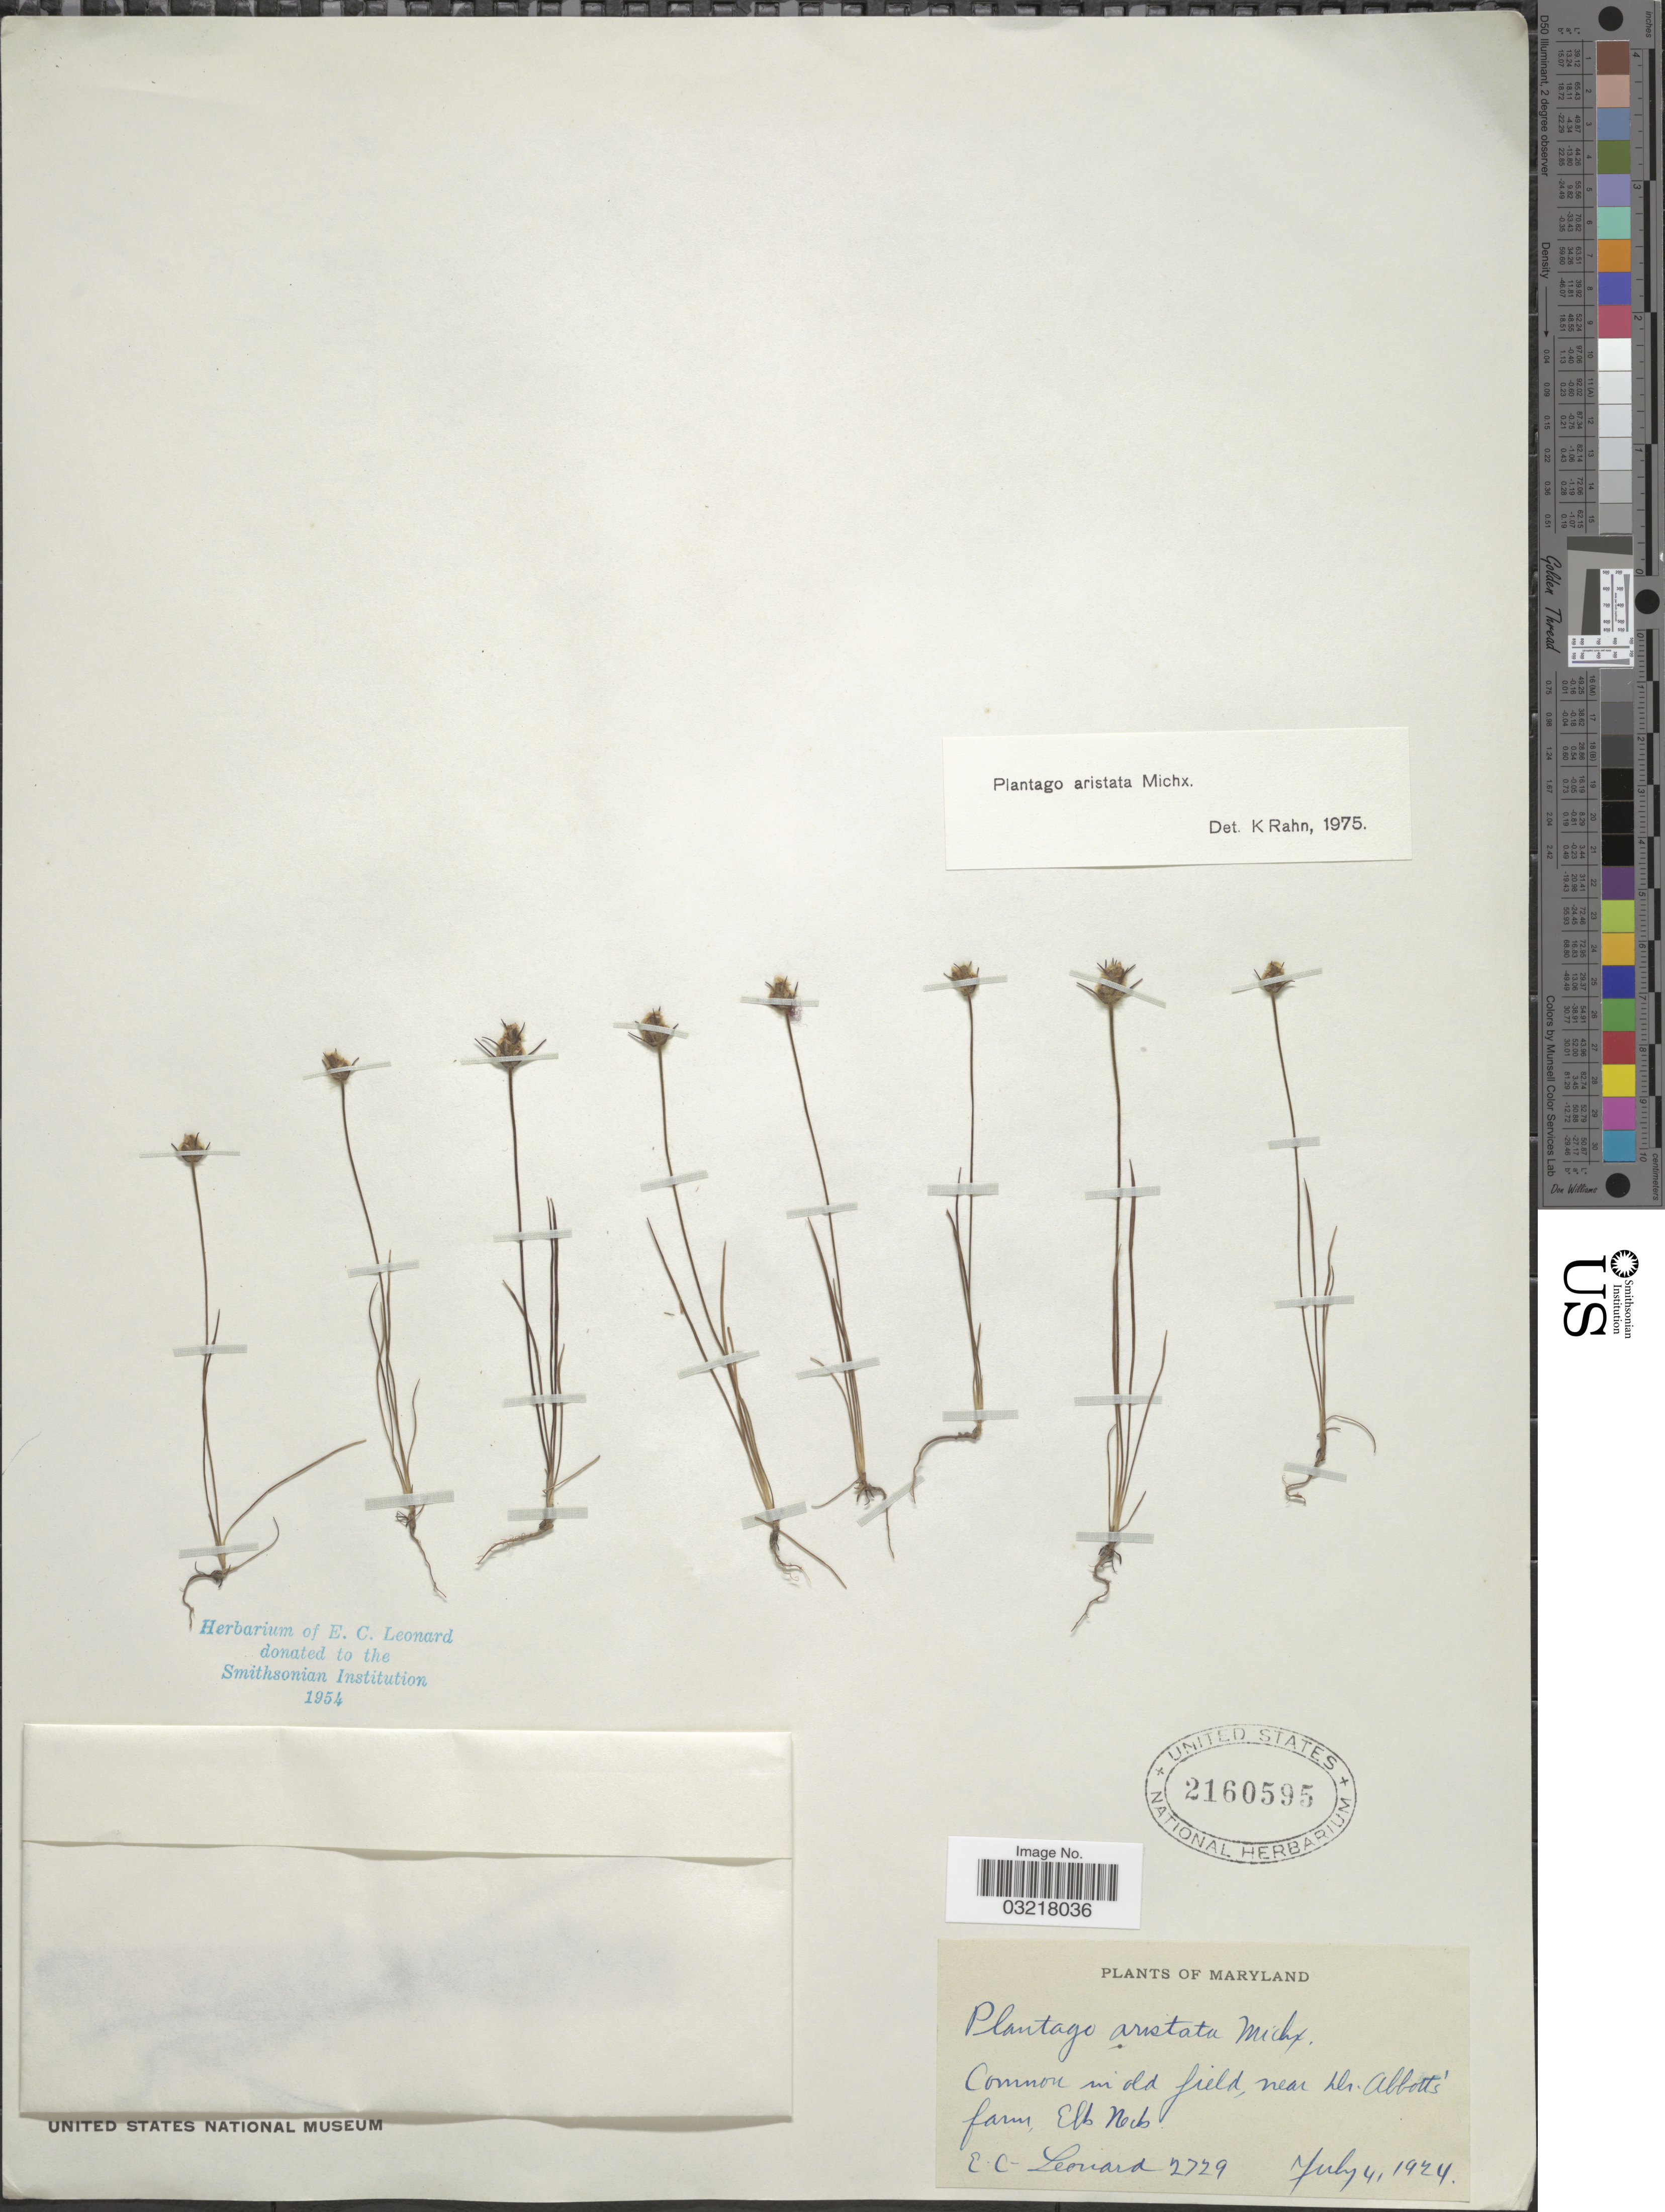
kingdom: Plantae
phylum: Tracheophyta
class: Magnoliopsida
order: Lamiales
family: Plantaginaceae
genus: Plantago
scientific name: Plantago aristata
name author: Michx.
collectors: E. C. Leonard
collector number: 2729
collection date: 1924-07-04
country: United States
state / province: Maryland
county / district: Montgomery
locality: Near Dr. Abbott's farm, Elk Neck.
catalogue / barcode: US 2160595